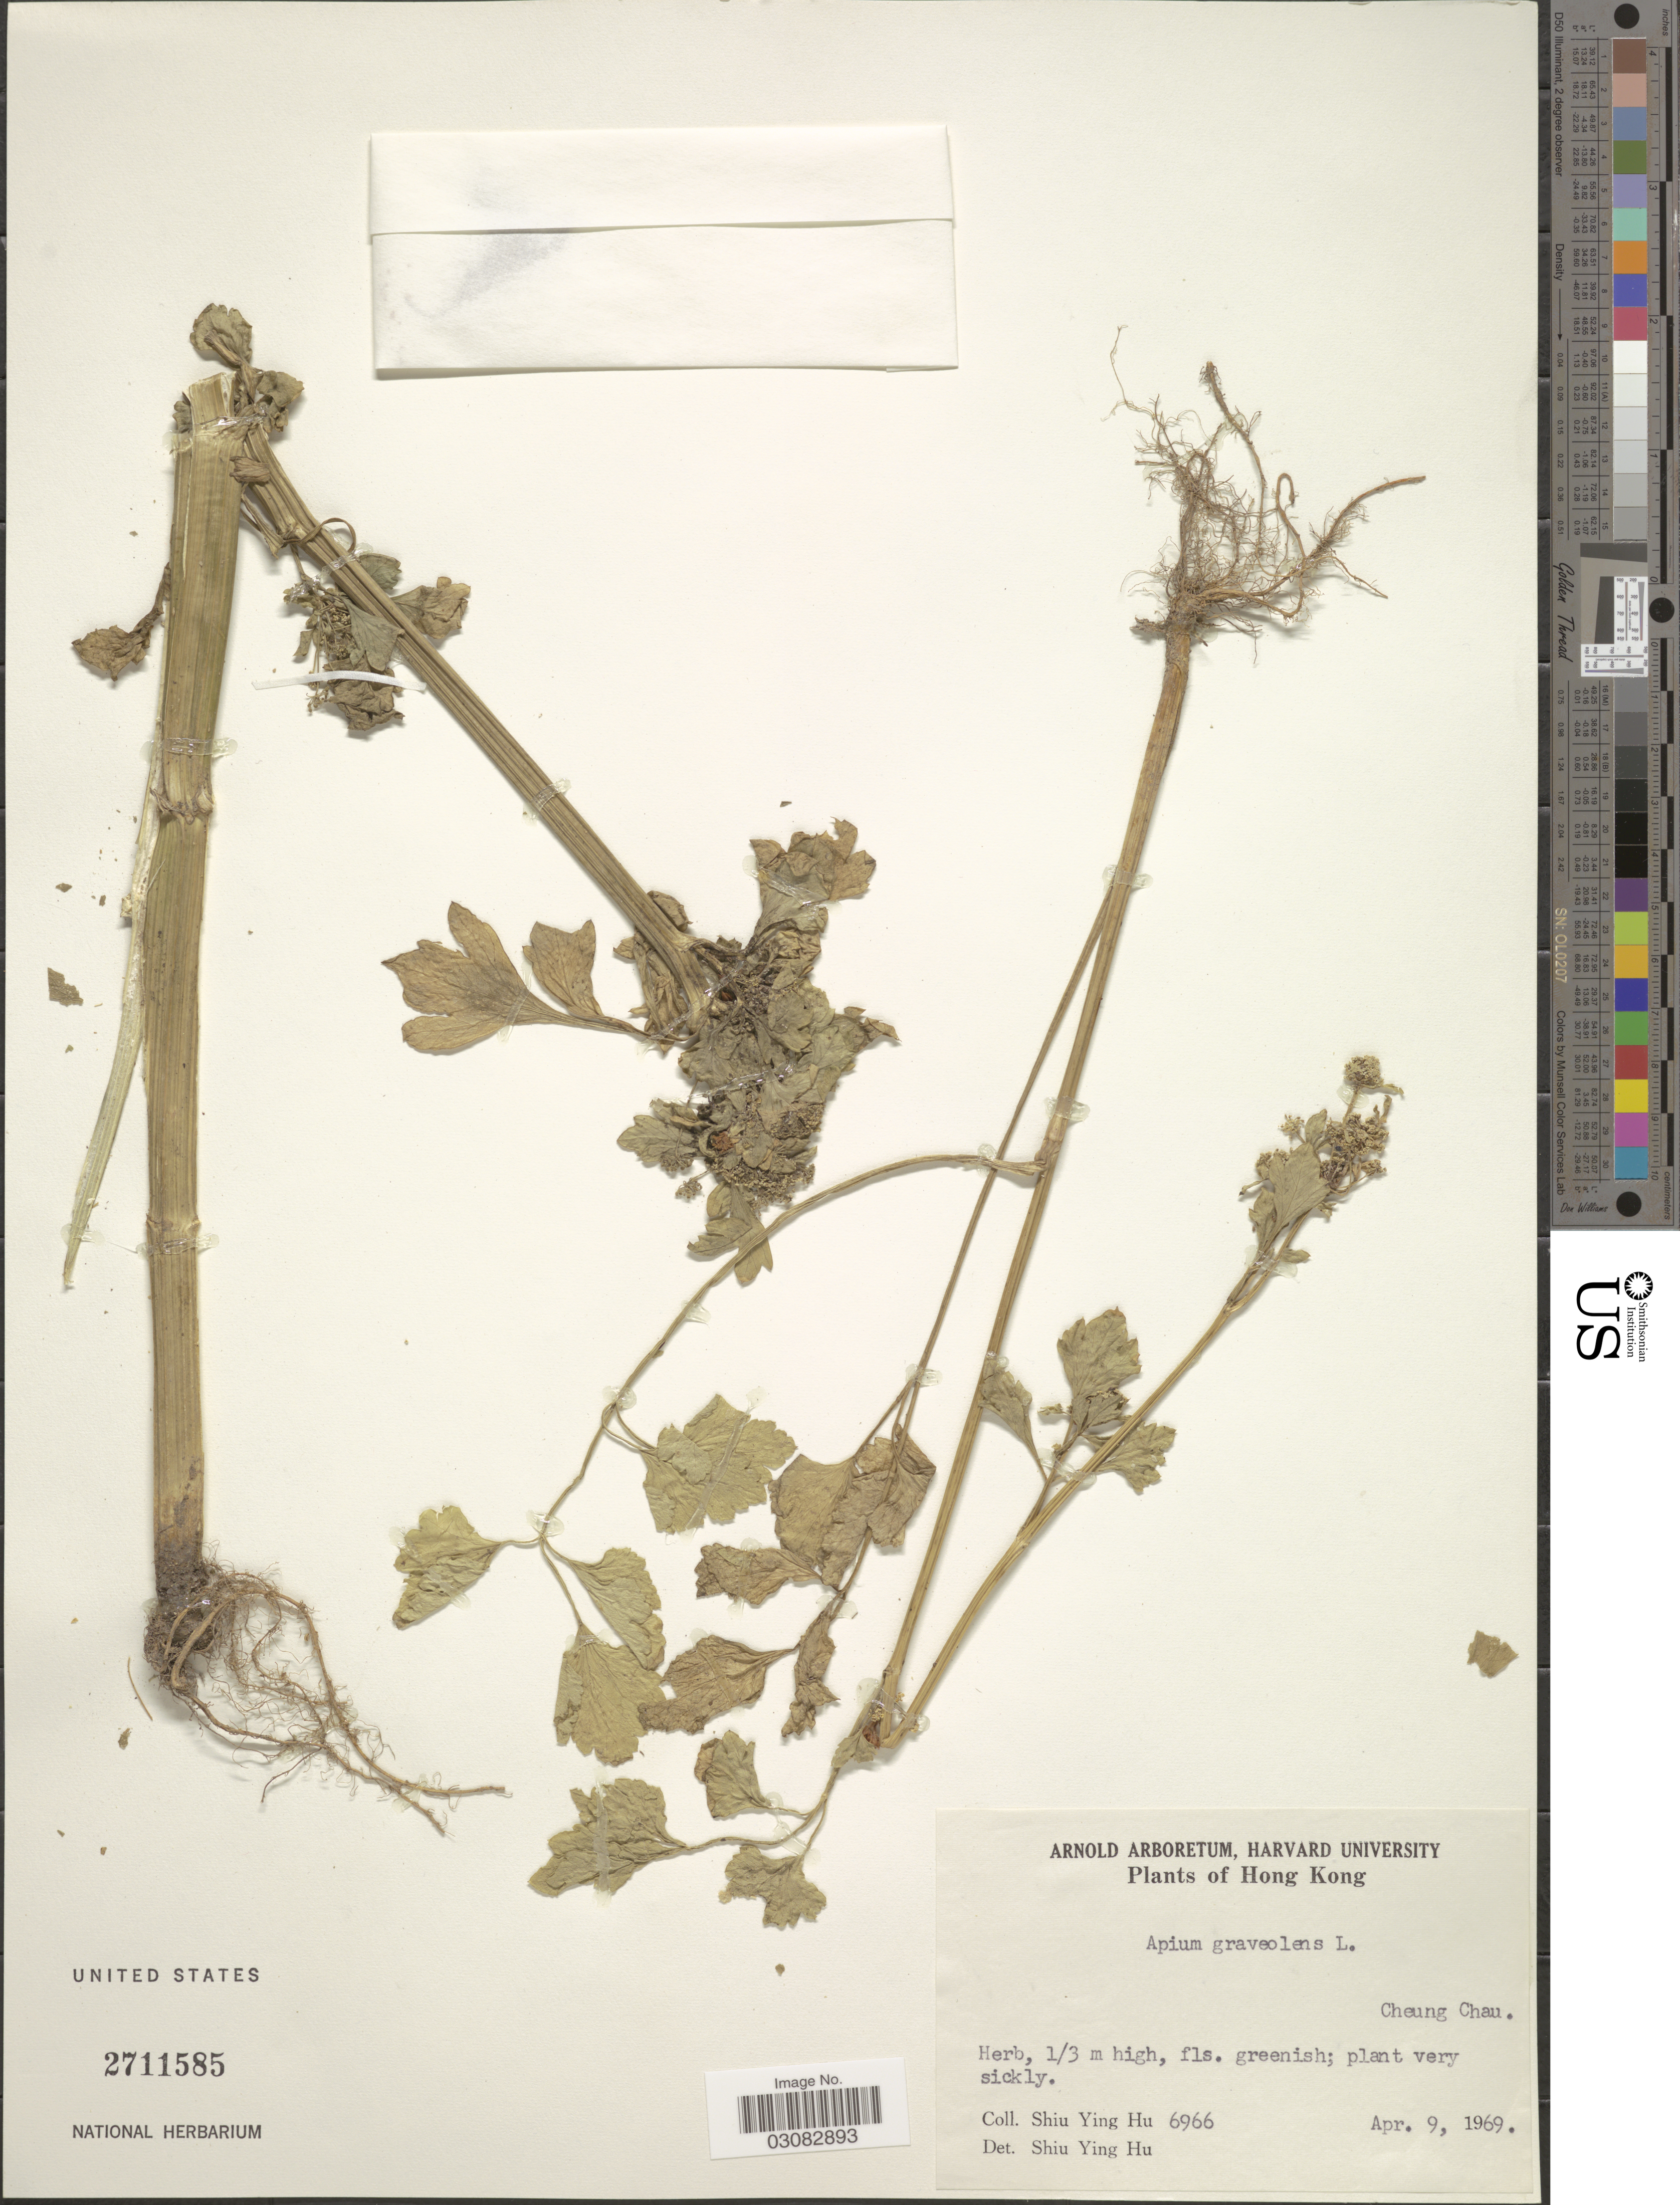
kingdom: Plantae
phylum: Tracheophyta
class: Magnoliopsida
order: Apiales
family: Apiaceae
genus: Apium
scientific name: Apium graveolens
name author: L.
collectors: S. Y. Hu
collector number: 6966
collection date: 1969-04-09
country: China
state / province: Hong Kong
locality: Cheung Chau.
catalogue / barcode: US 2711585